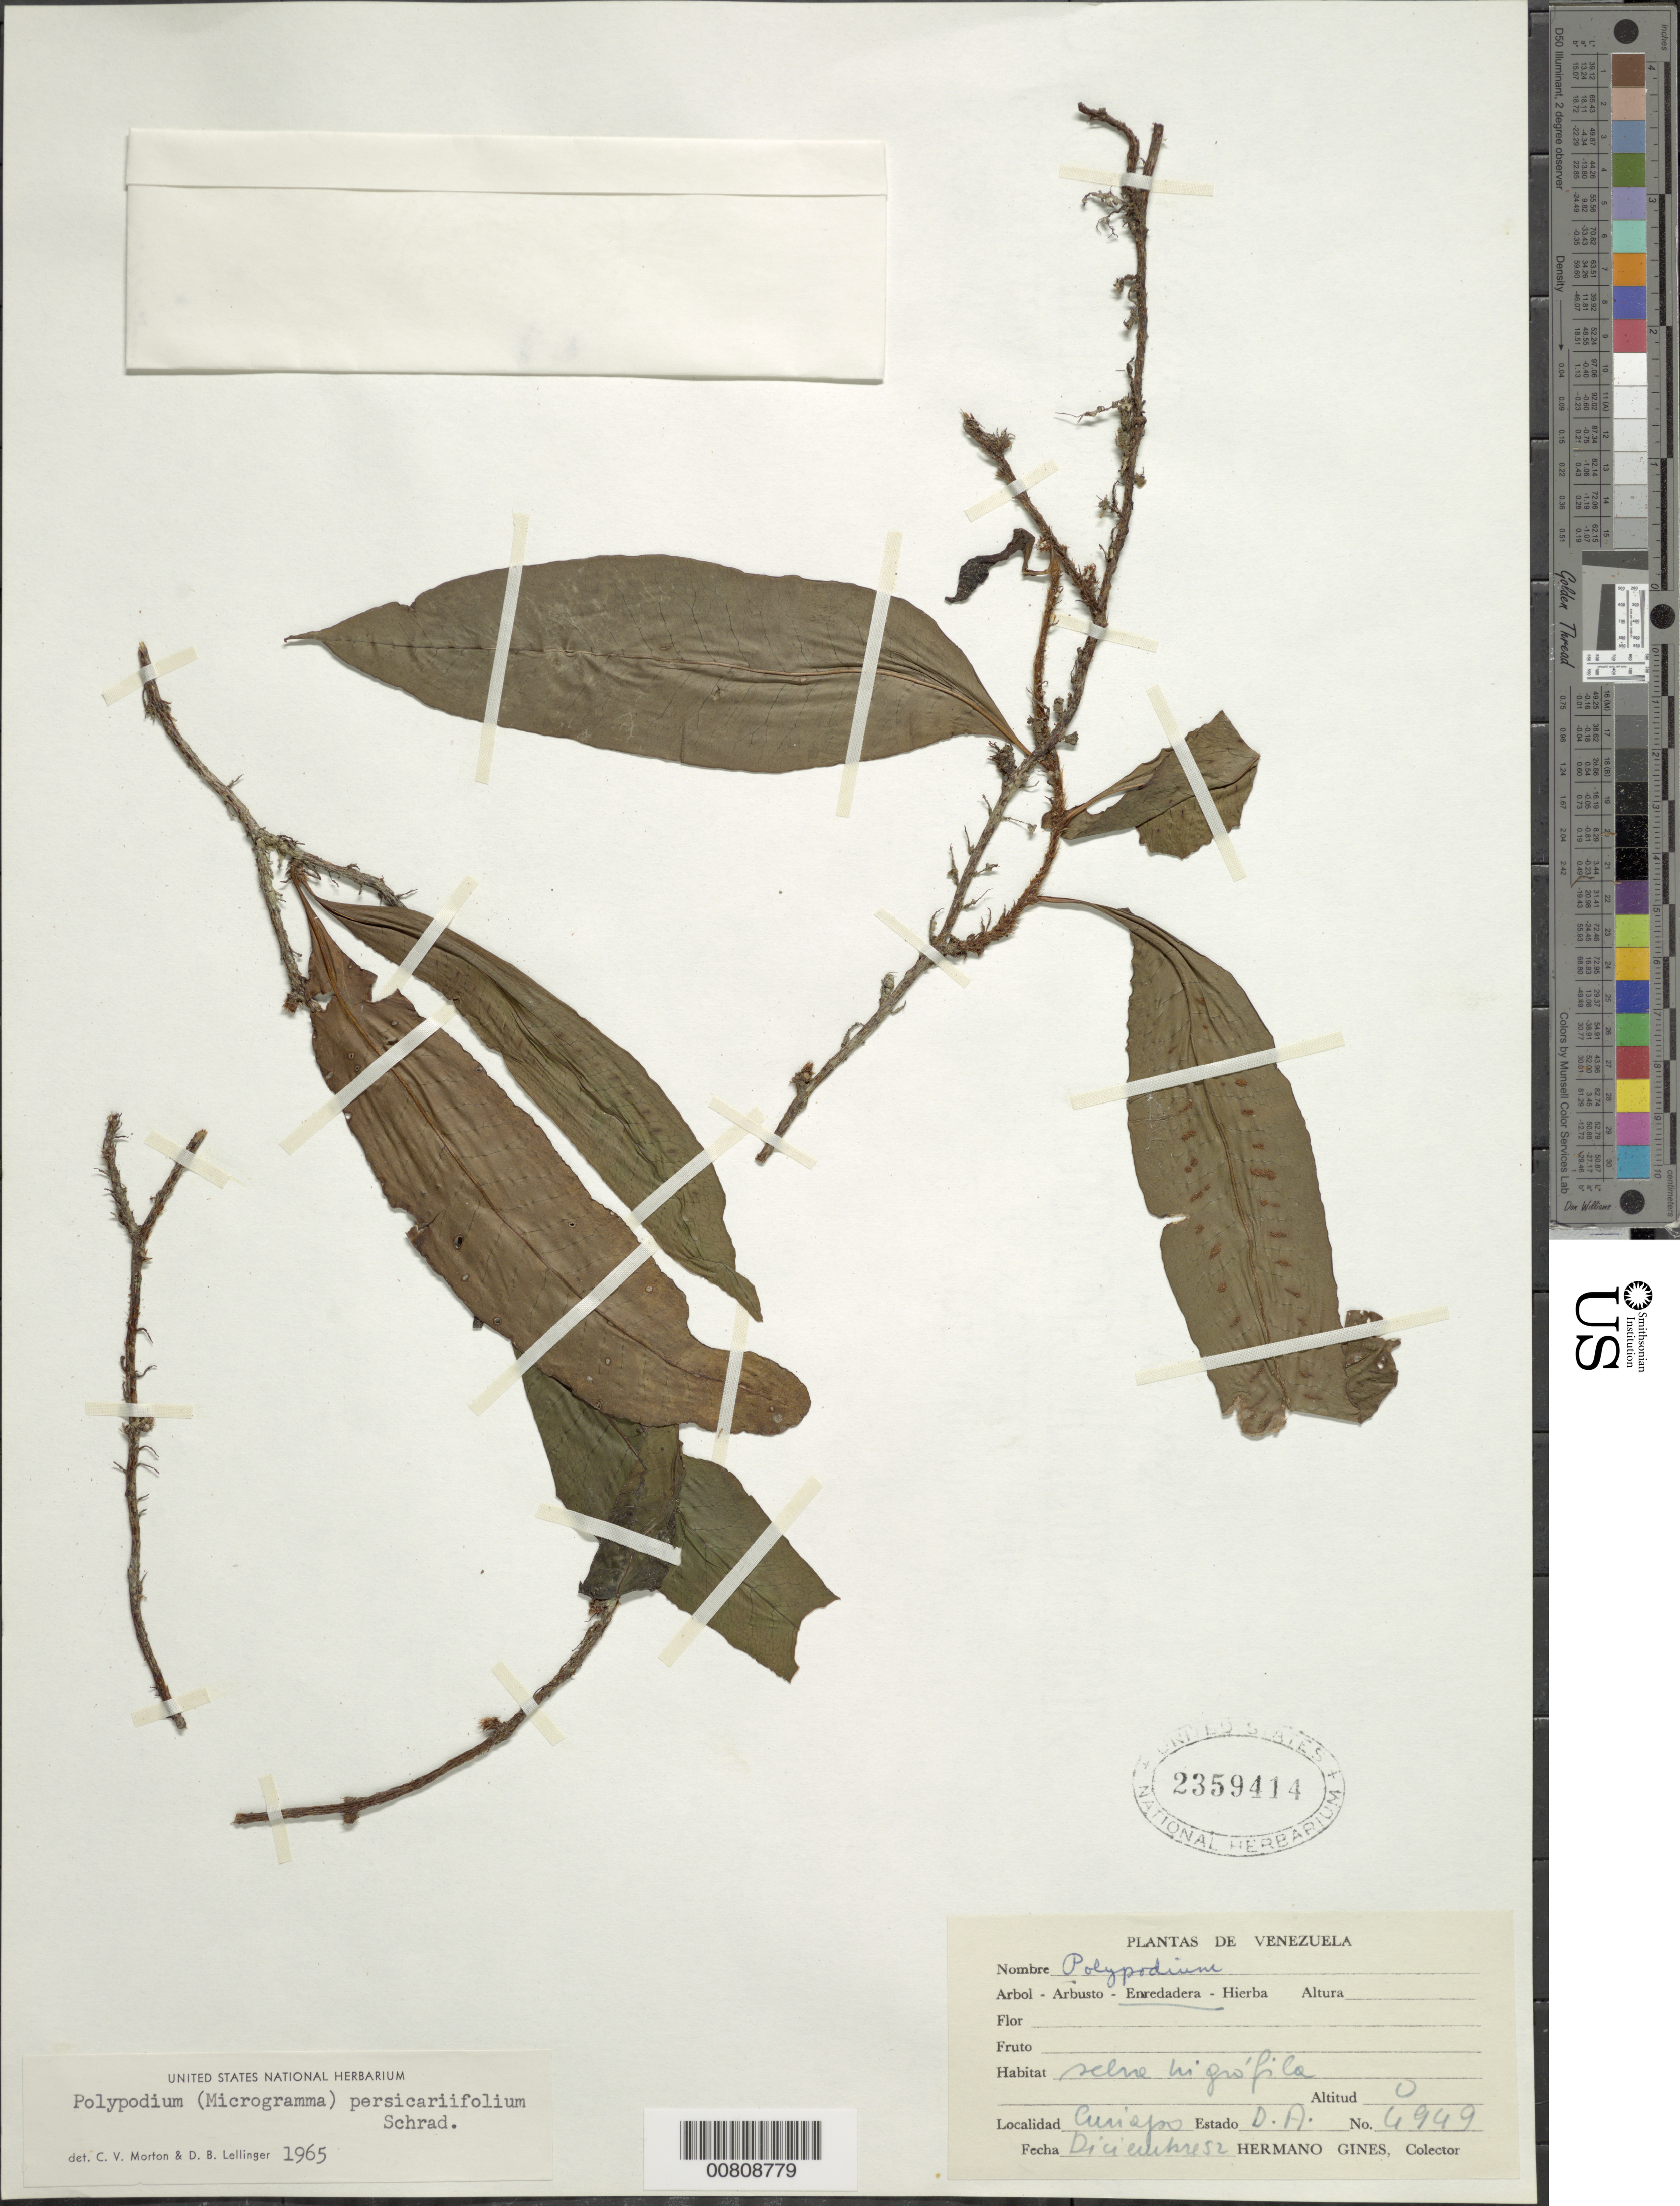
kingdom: Plantae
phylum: Tracheophyta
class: Polypodiopsida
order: Polypodiales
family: Polypodiaceae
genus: Microgramma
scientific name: Microgramma persicariifolia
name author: (Schrad.) C. Presl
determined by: Morton, C. V.; Lellinger, D. B.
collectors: H. Gines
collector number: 4949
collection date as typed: Dec-52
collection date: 1952-12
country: Venezuela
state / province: Delta Amacuro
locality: Curiapo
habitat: Selva higrófila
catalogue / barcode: US 2359414